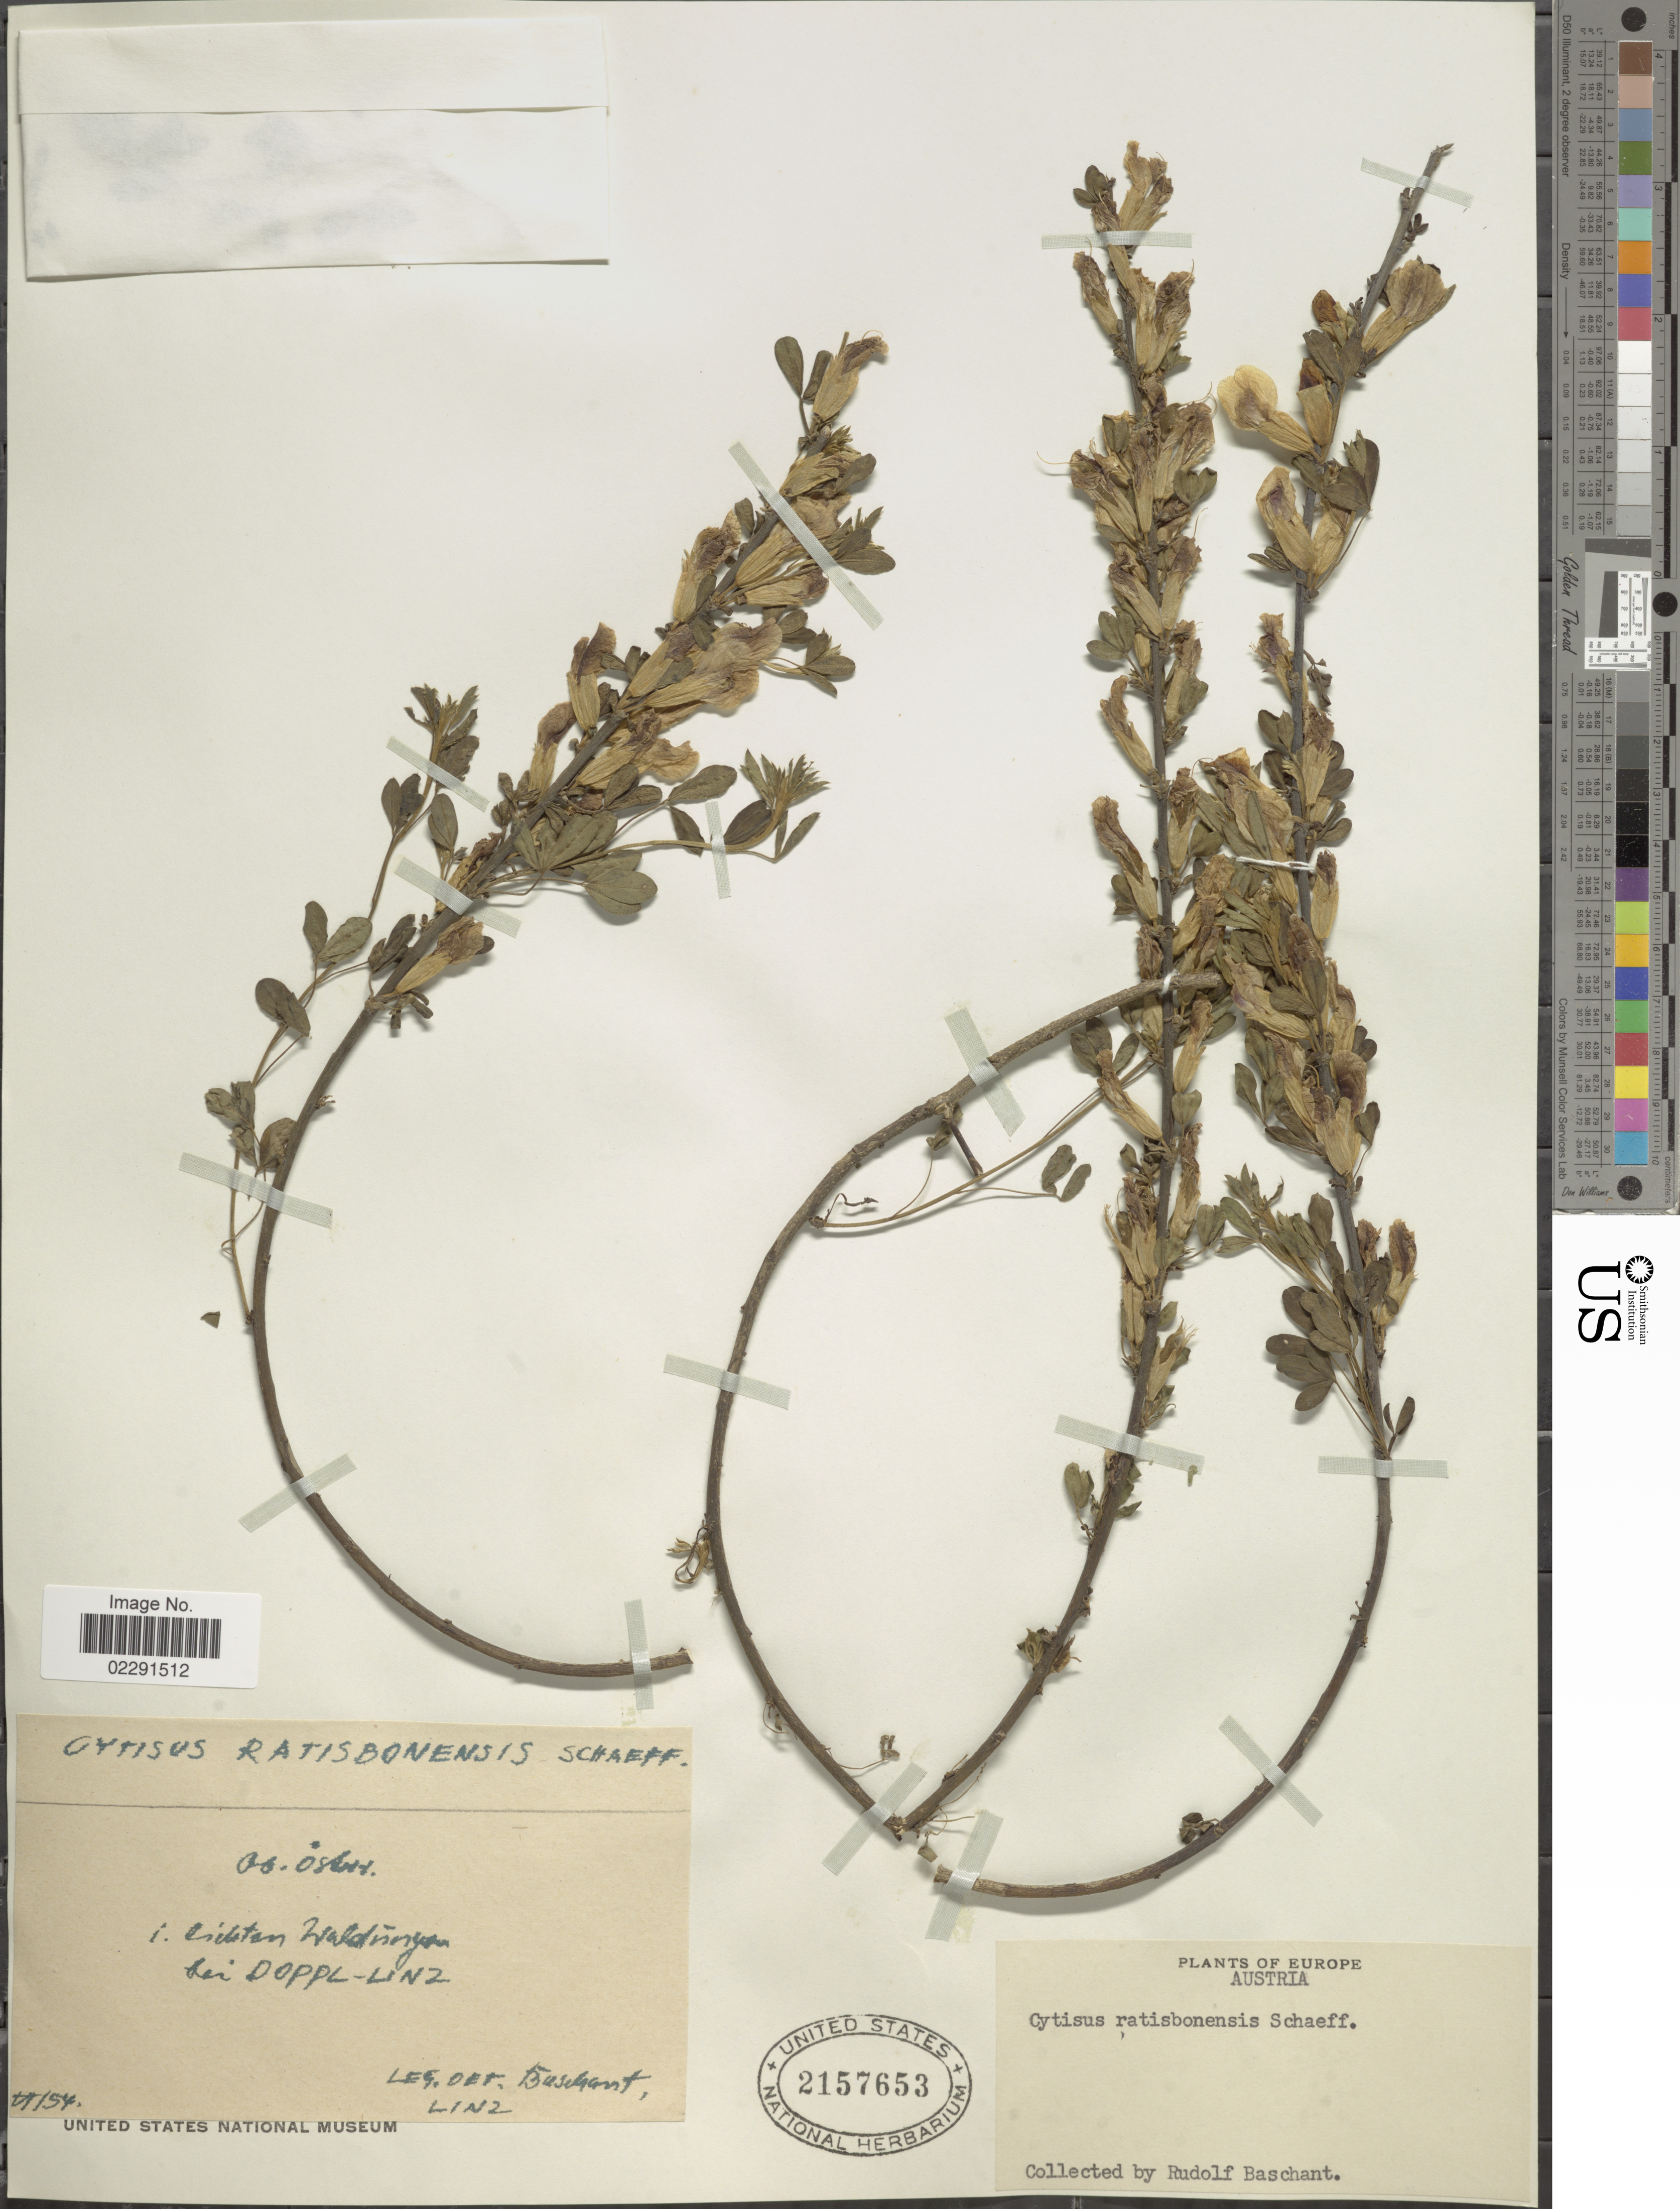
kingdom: Plantae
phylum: Tracheophyta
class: Magnoliopsida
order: Fabales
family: Fabaceae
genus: Cytisus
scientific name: Cytisus ratisbonensis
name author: Schaeff.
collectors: R. Baschant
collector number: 4154?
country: Austria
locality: I. esichten Waldingen bei DOPPL-LINZ. [interpreted]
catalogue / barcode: US 2157653